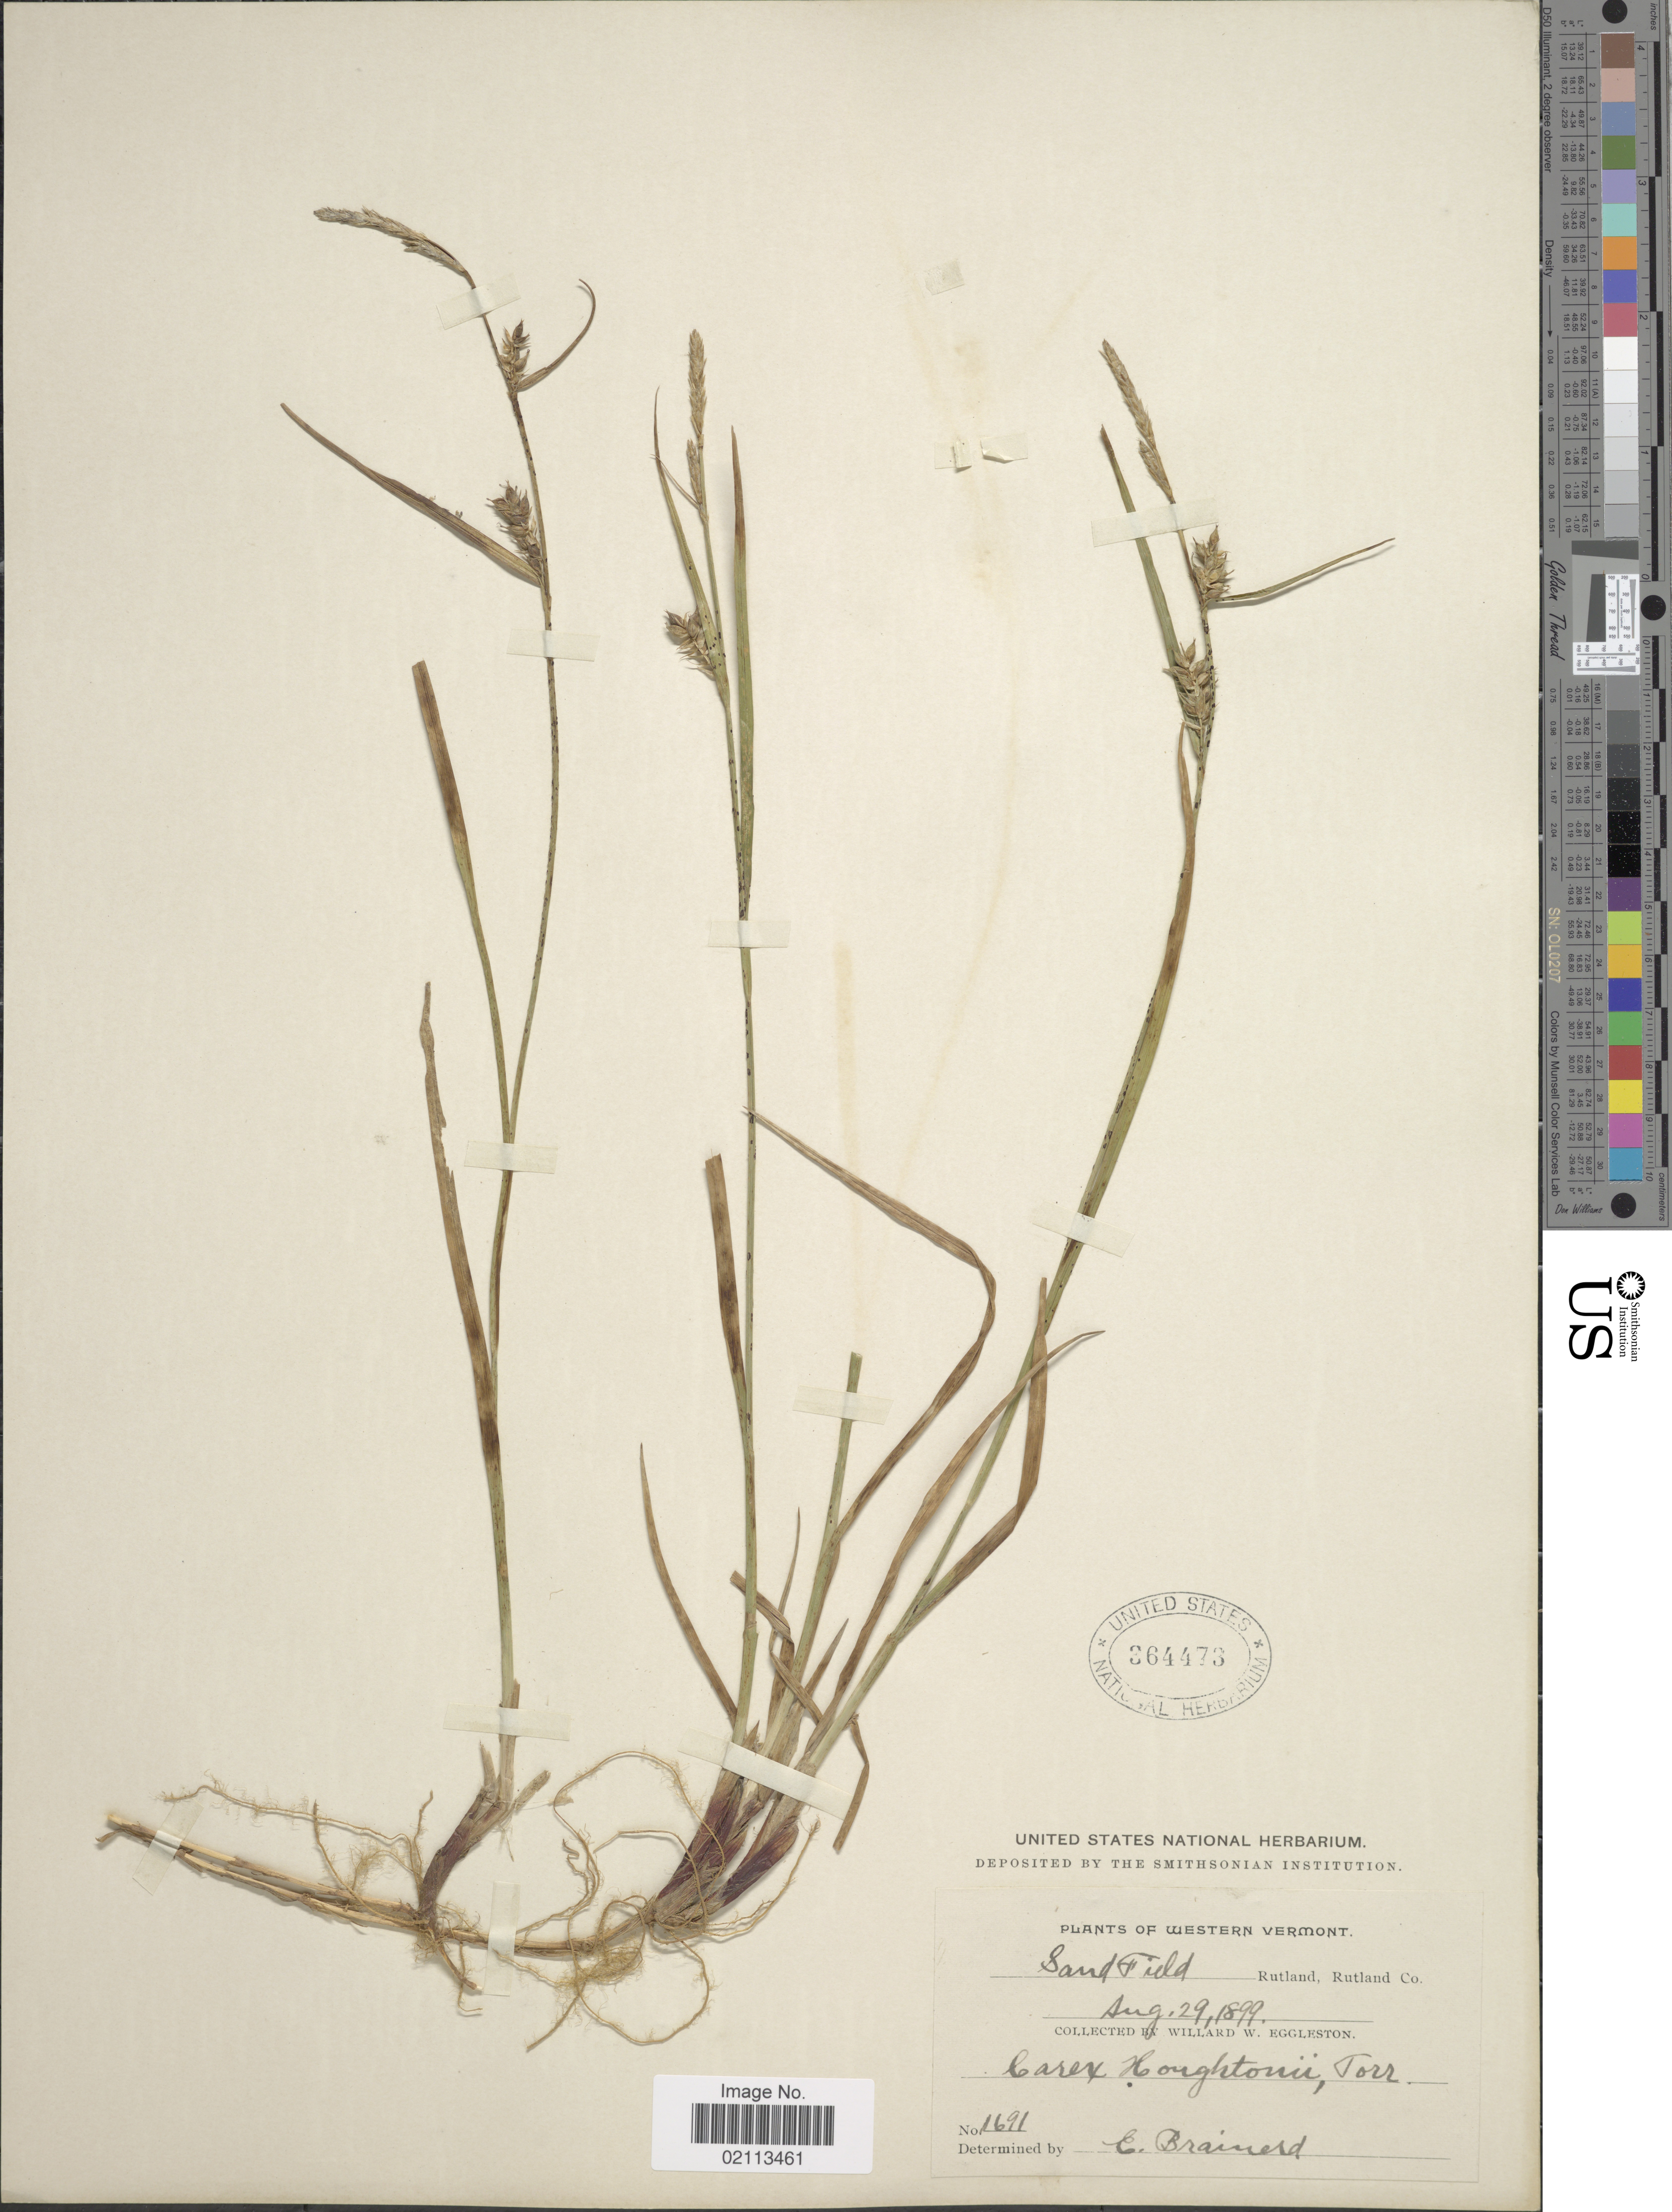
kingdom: Plantae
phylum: Tracheophyta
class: Liliopsida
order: Poales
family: Cyperaceae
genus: Carex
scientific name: Carex houghtoniana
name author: Torr. ex Dewey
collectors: W. W. Eggleston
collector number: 1691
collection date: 1899-08-29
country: United States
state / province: Vermont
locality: Western Vermont, Sand Field Rutland, Rutland Co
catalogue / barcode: US 364473